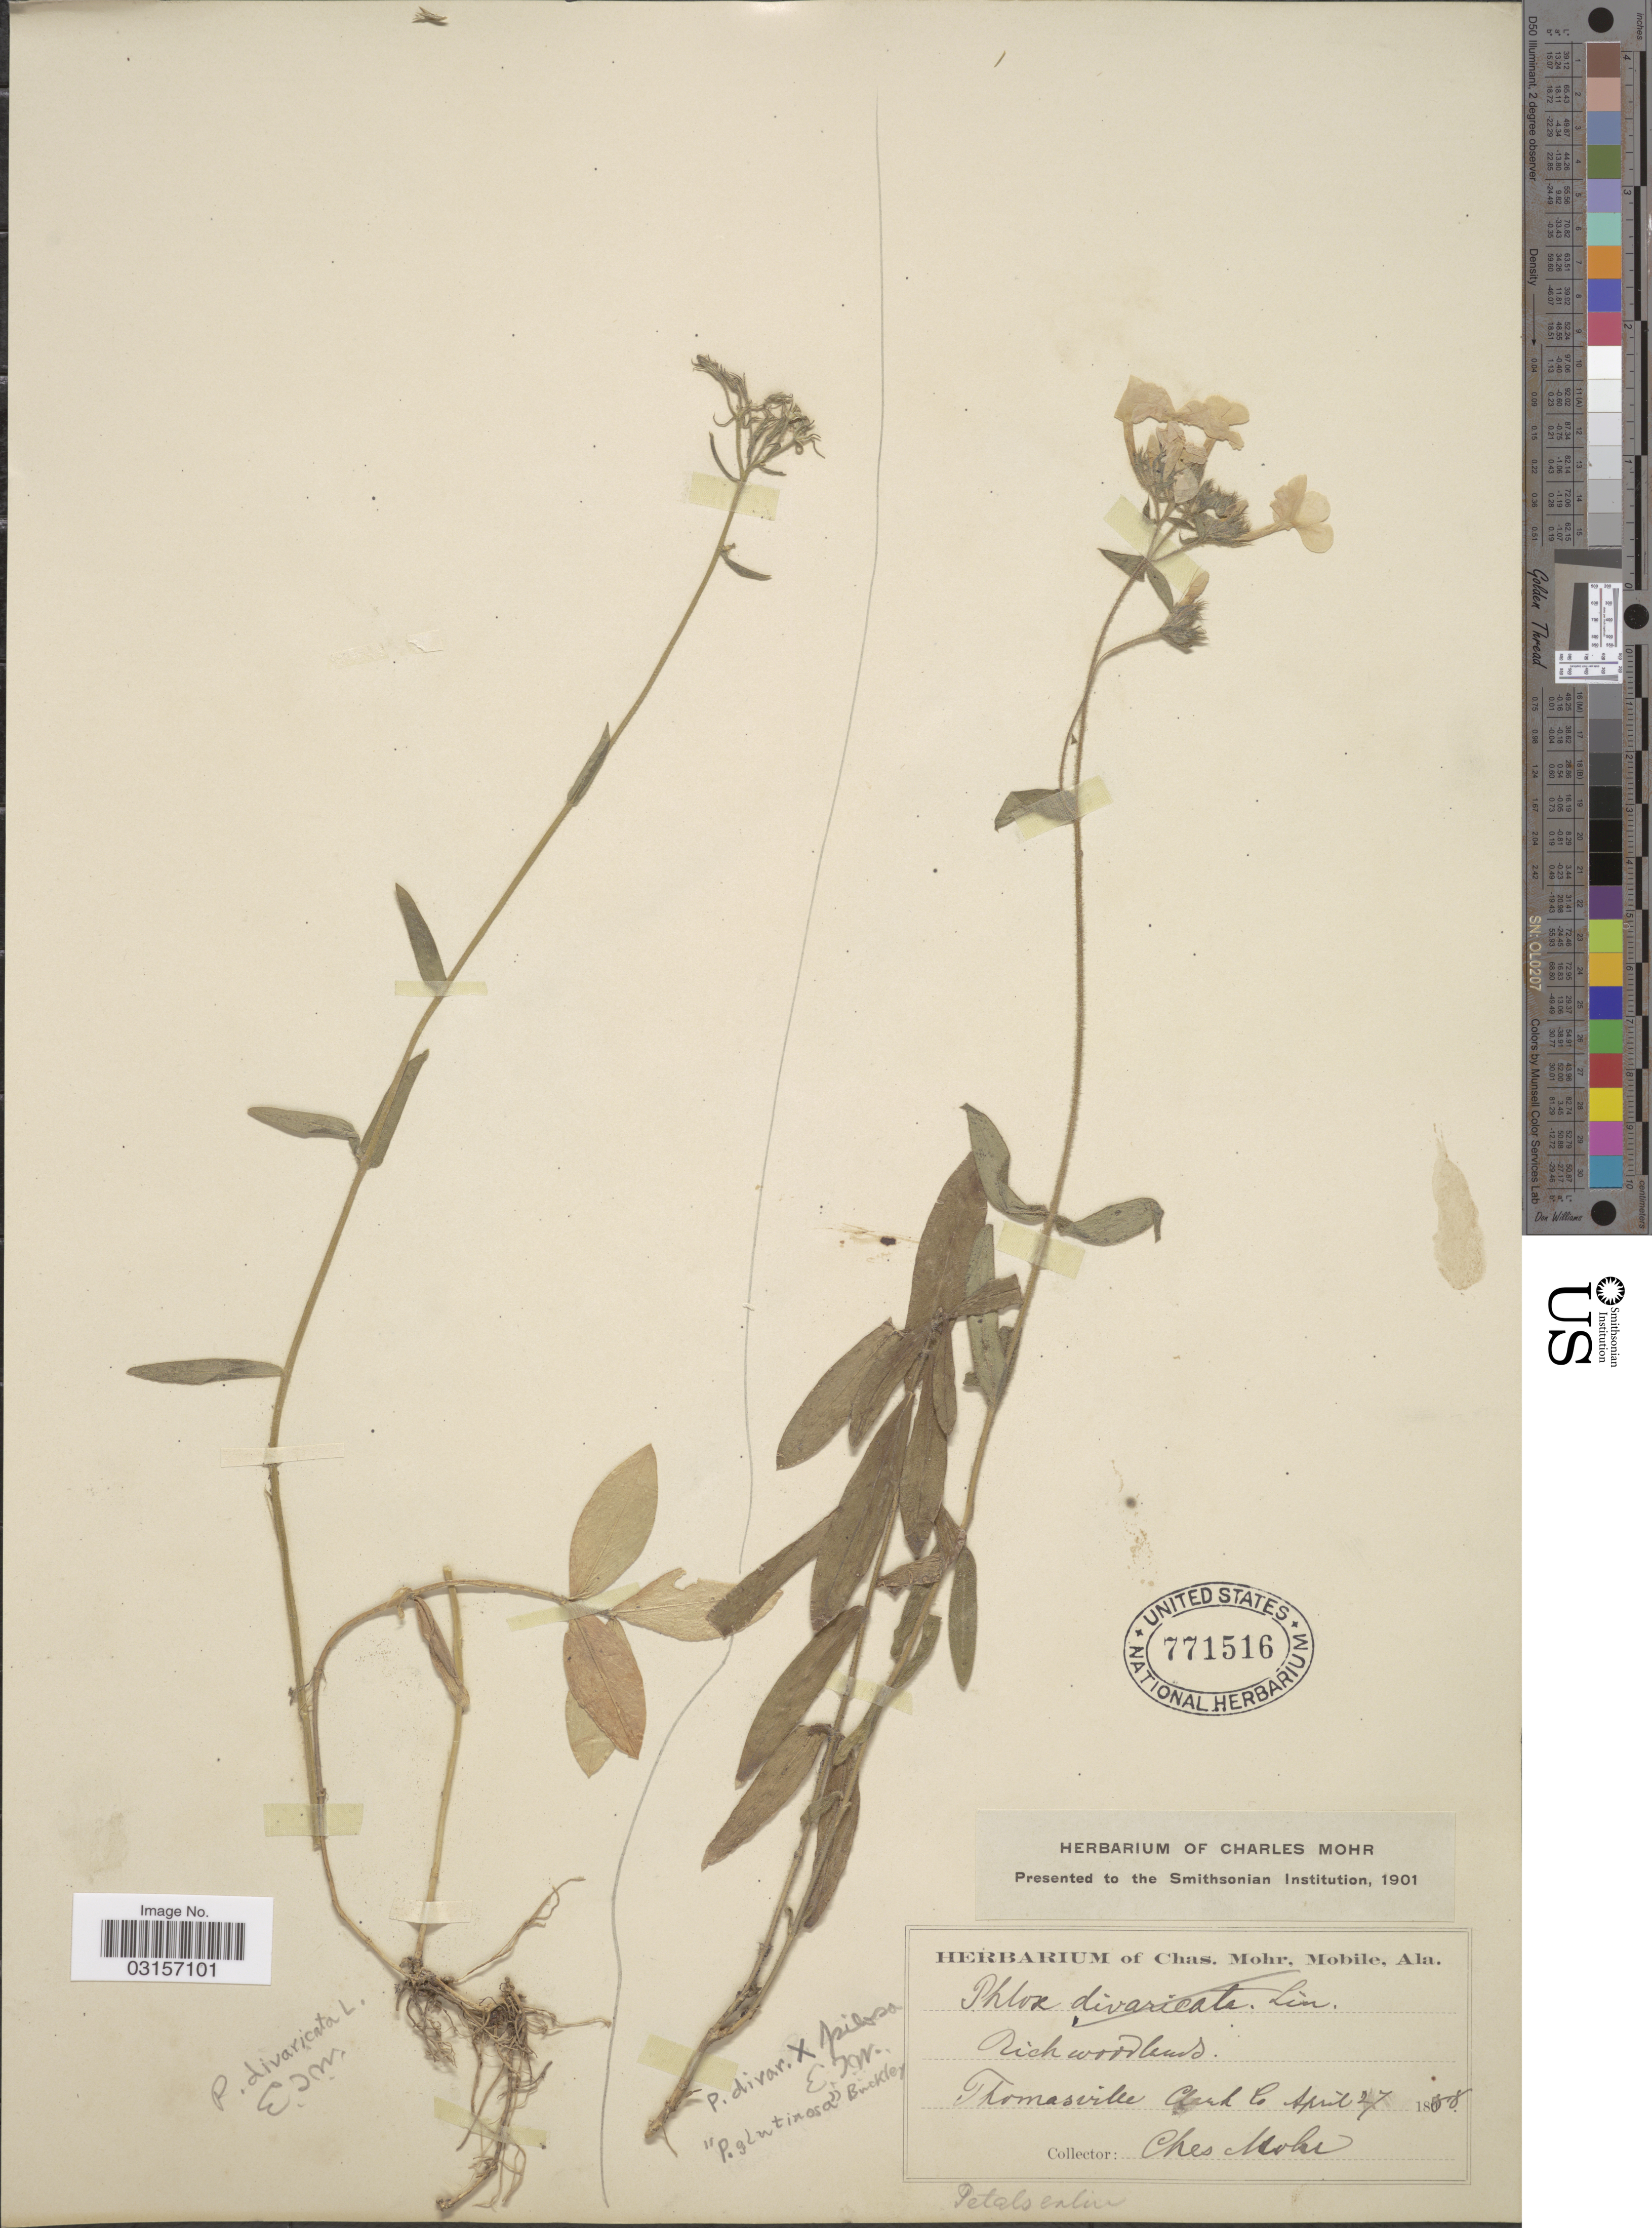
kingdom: Plantae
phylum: Tracheophyta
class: Magnoliopsida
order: Ericales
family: Polemoniaceae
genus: Phlox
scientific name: Phlox divaricata subsp. laphamii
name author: (Alph. Wood) Wherry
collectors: Mohr, C. T. (herbarium)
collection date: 1888-04-27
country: United States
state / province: Alabama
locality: Thomasville, Clark Co.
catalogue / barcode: US 771516